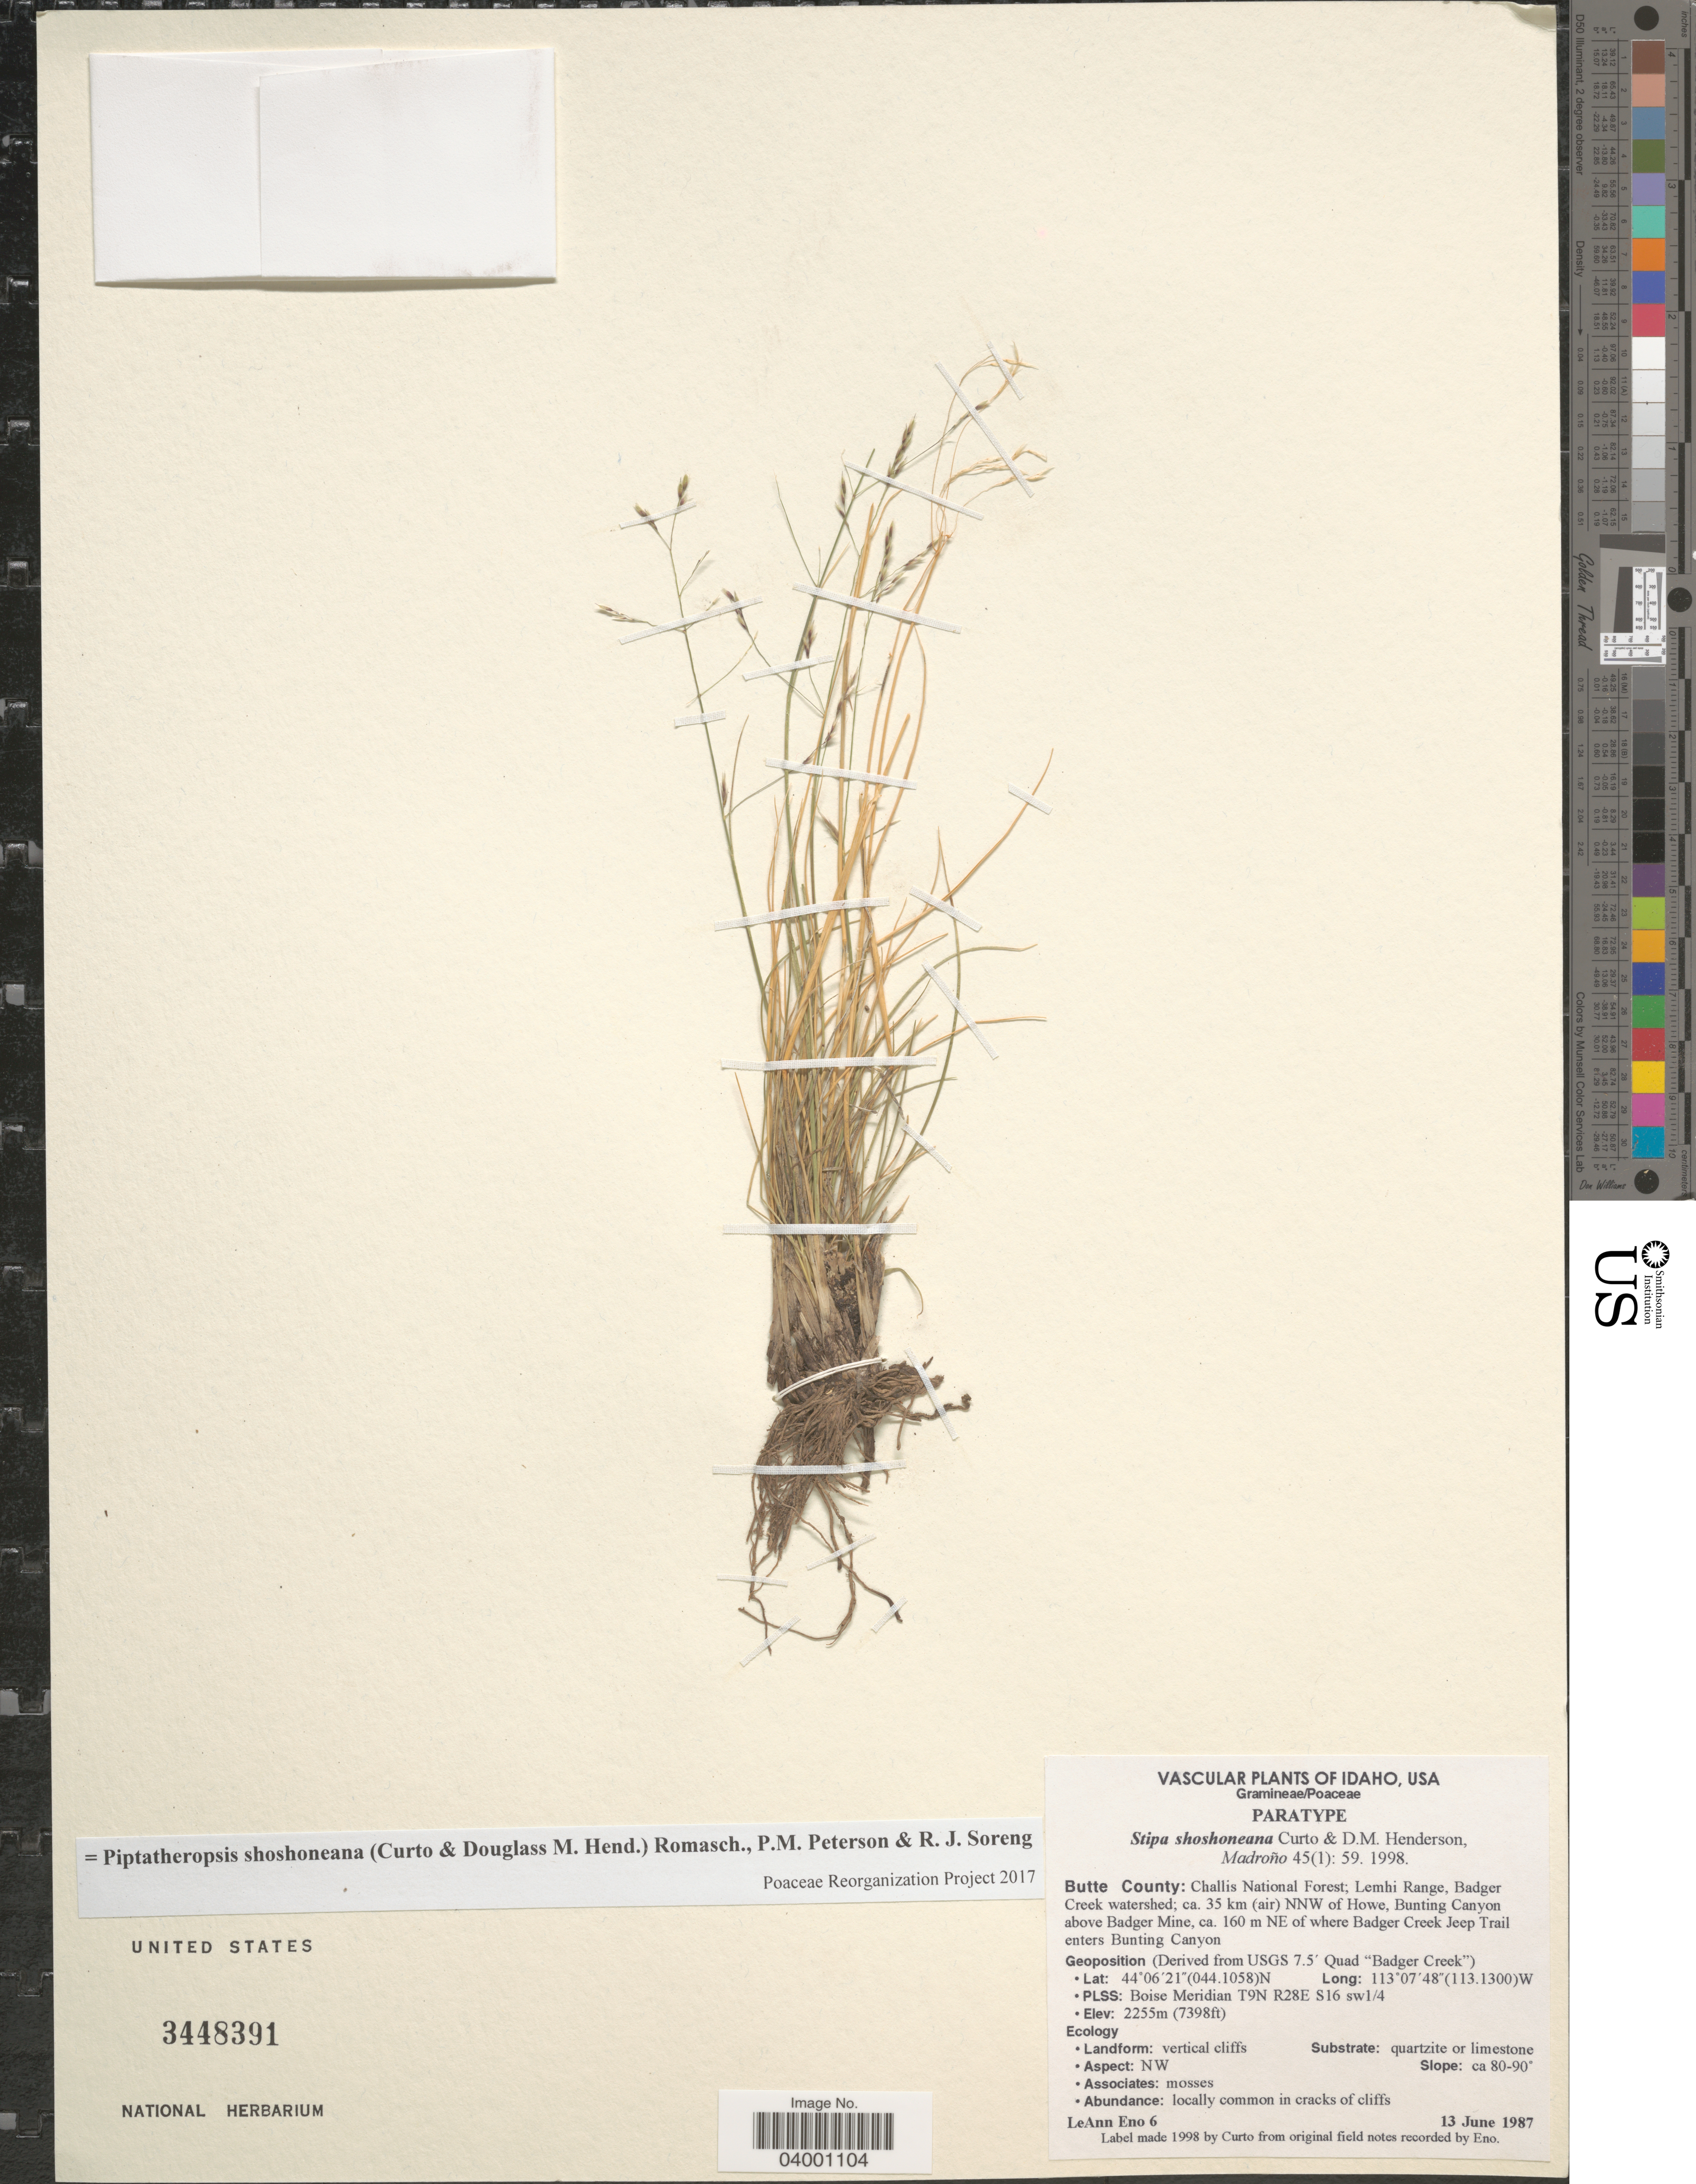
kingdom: Plantae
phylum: Tracheophyta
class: Liliopsida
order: Poales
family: Poaceae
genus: Piptatheropsis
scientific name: Piptatheropsis shoshoneana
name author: (Curto & Douglass M. Hend.) Romasch. et al.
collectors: L. Eno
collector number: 6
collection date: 1987-06-13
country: United States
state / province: Idaho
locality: Butte County: Challis National Forest; Lemhi Range, Badger Creek watershed; ca. 35 km (air) NNW of Howe, Bunting Canyon above Badger Mine, ca. 160 m NE of where Badger Creek Jeep Trail enters Bunting Canyon. Geoposition (Derived from USGS 7.5' Quad "Badger Creek"). PLSS: Boise Meridian T9N R28E S16 sw1/4. Landform: vertical cliffs. Aspect: NW. Slope: ca 80-90°.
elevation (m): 2255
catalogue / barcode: US 3448391